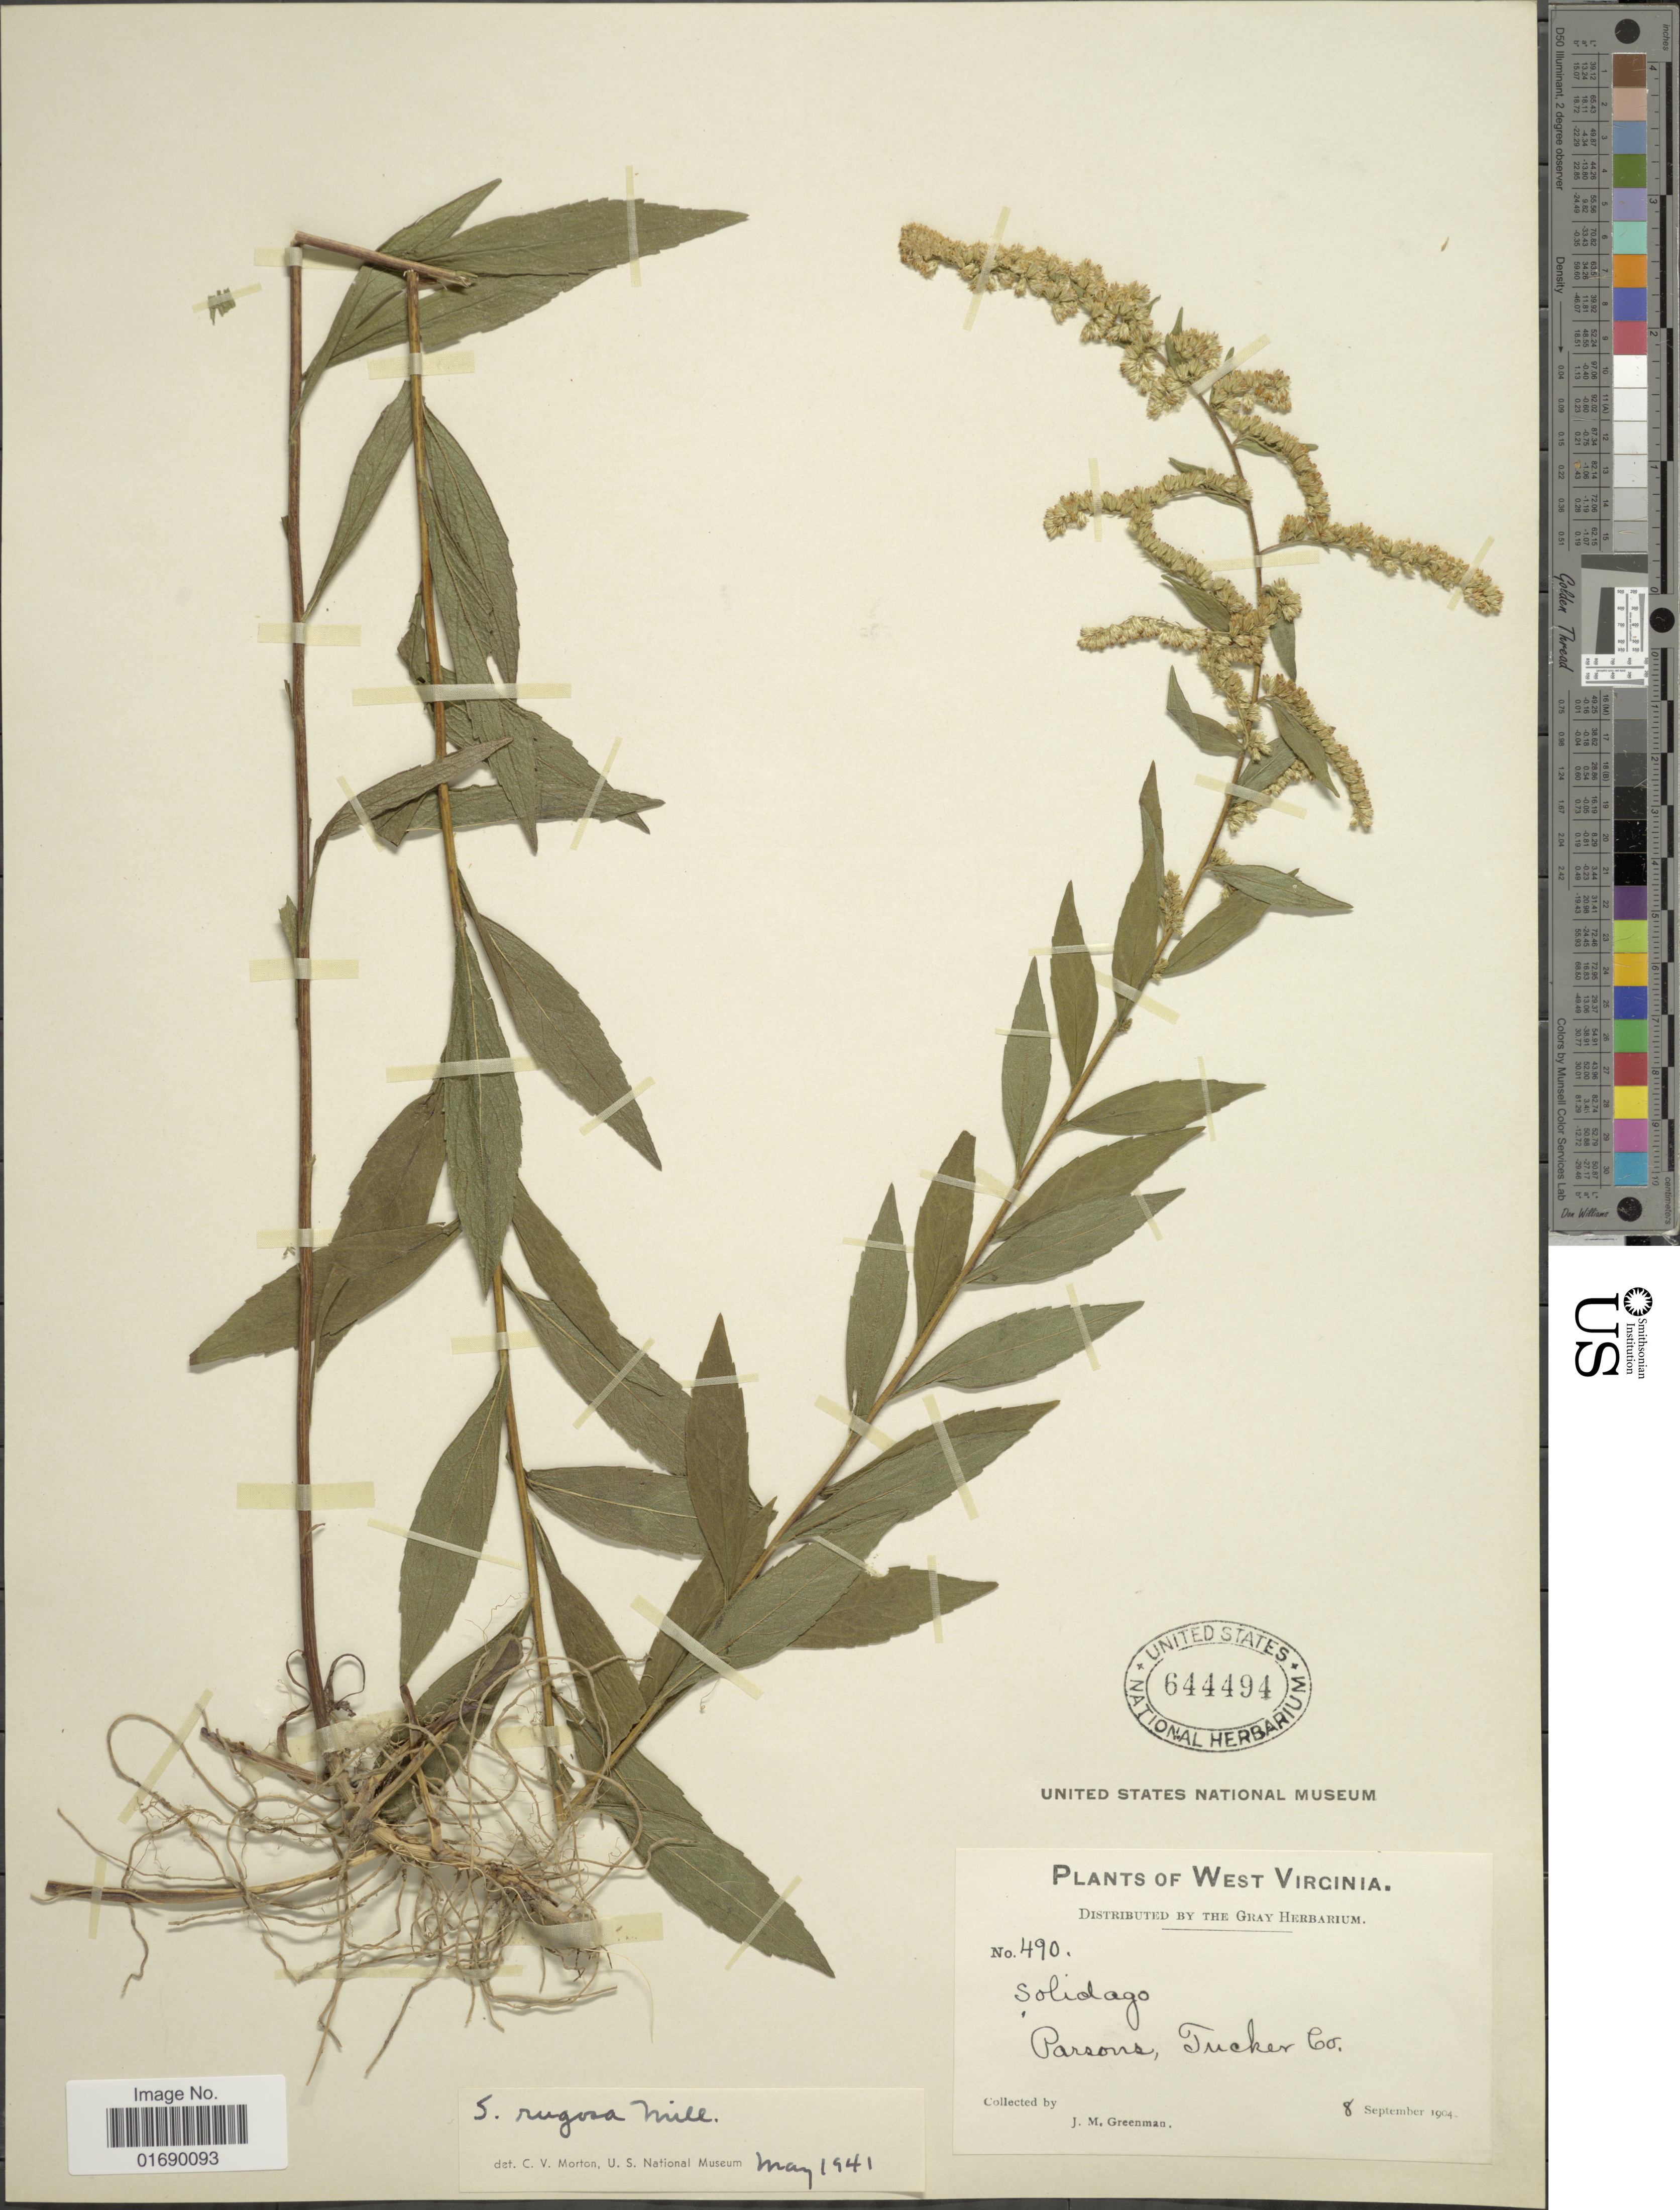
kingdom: Plantae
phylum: Tracheophyta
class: Magnoliopsida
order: Asterales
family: Asteraceae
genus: Solidago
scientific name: Solidago rugosa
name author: Mill.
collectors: J. M. Greenman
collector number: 490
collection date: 1904-09-08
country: United States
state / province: West Virginia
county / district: Tucker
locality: Parsons, Tucker Co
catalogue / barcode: US 644494